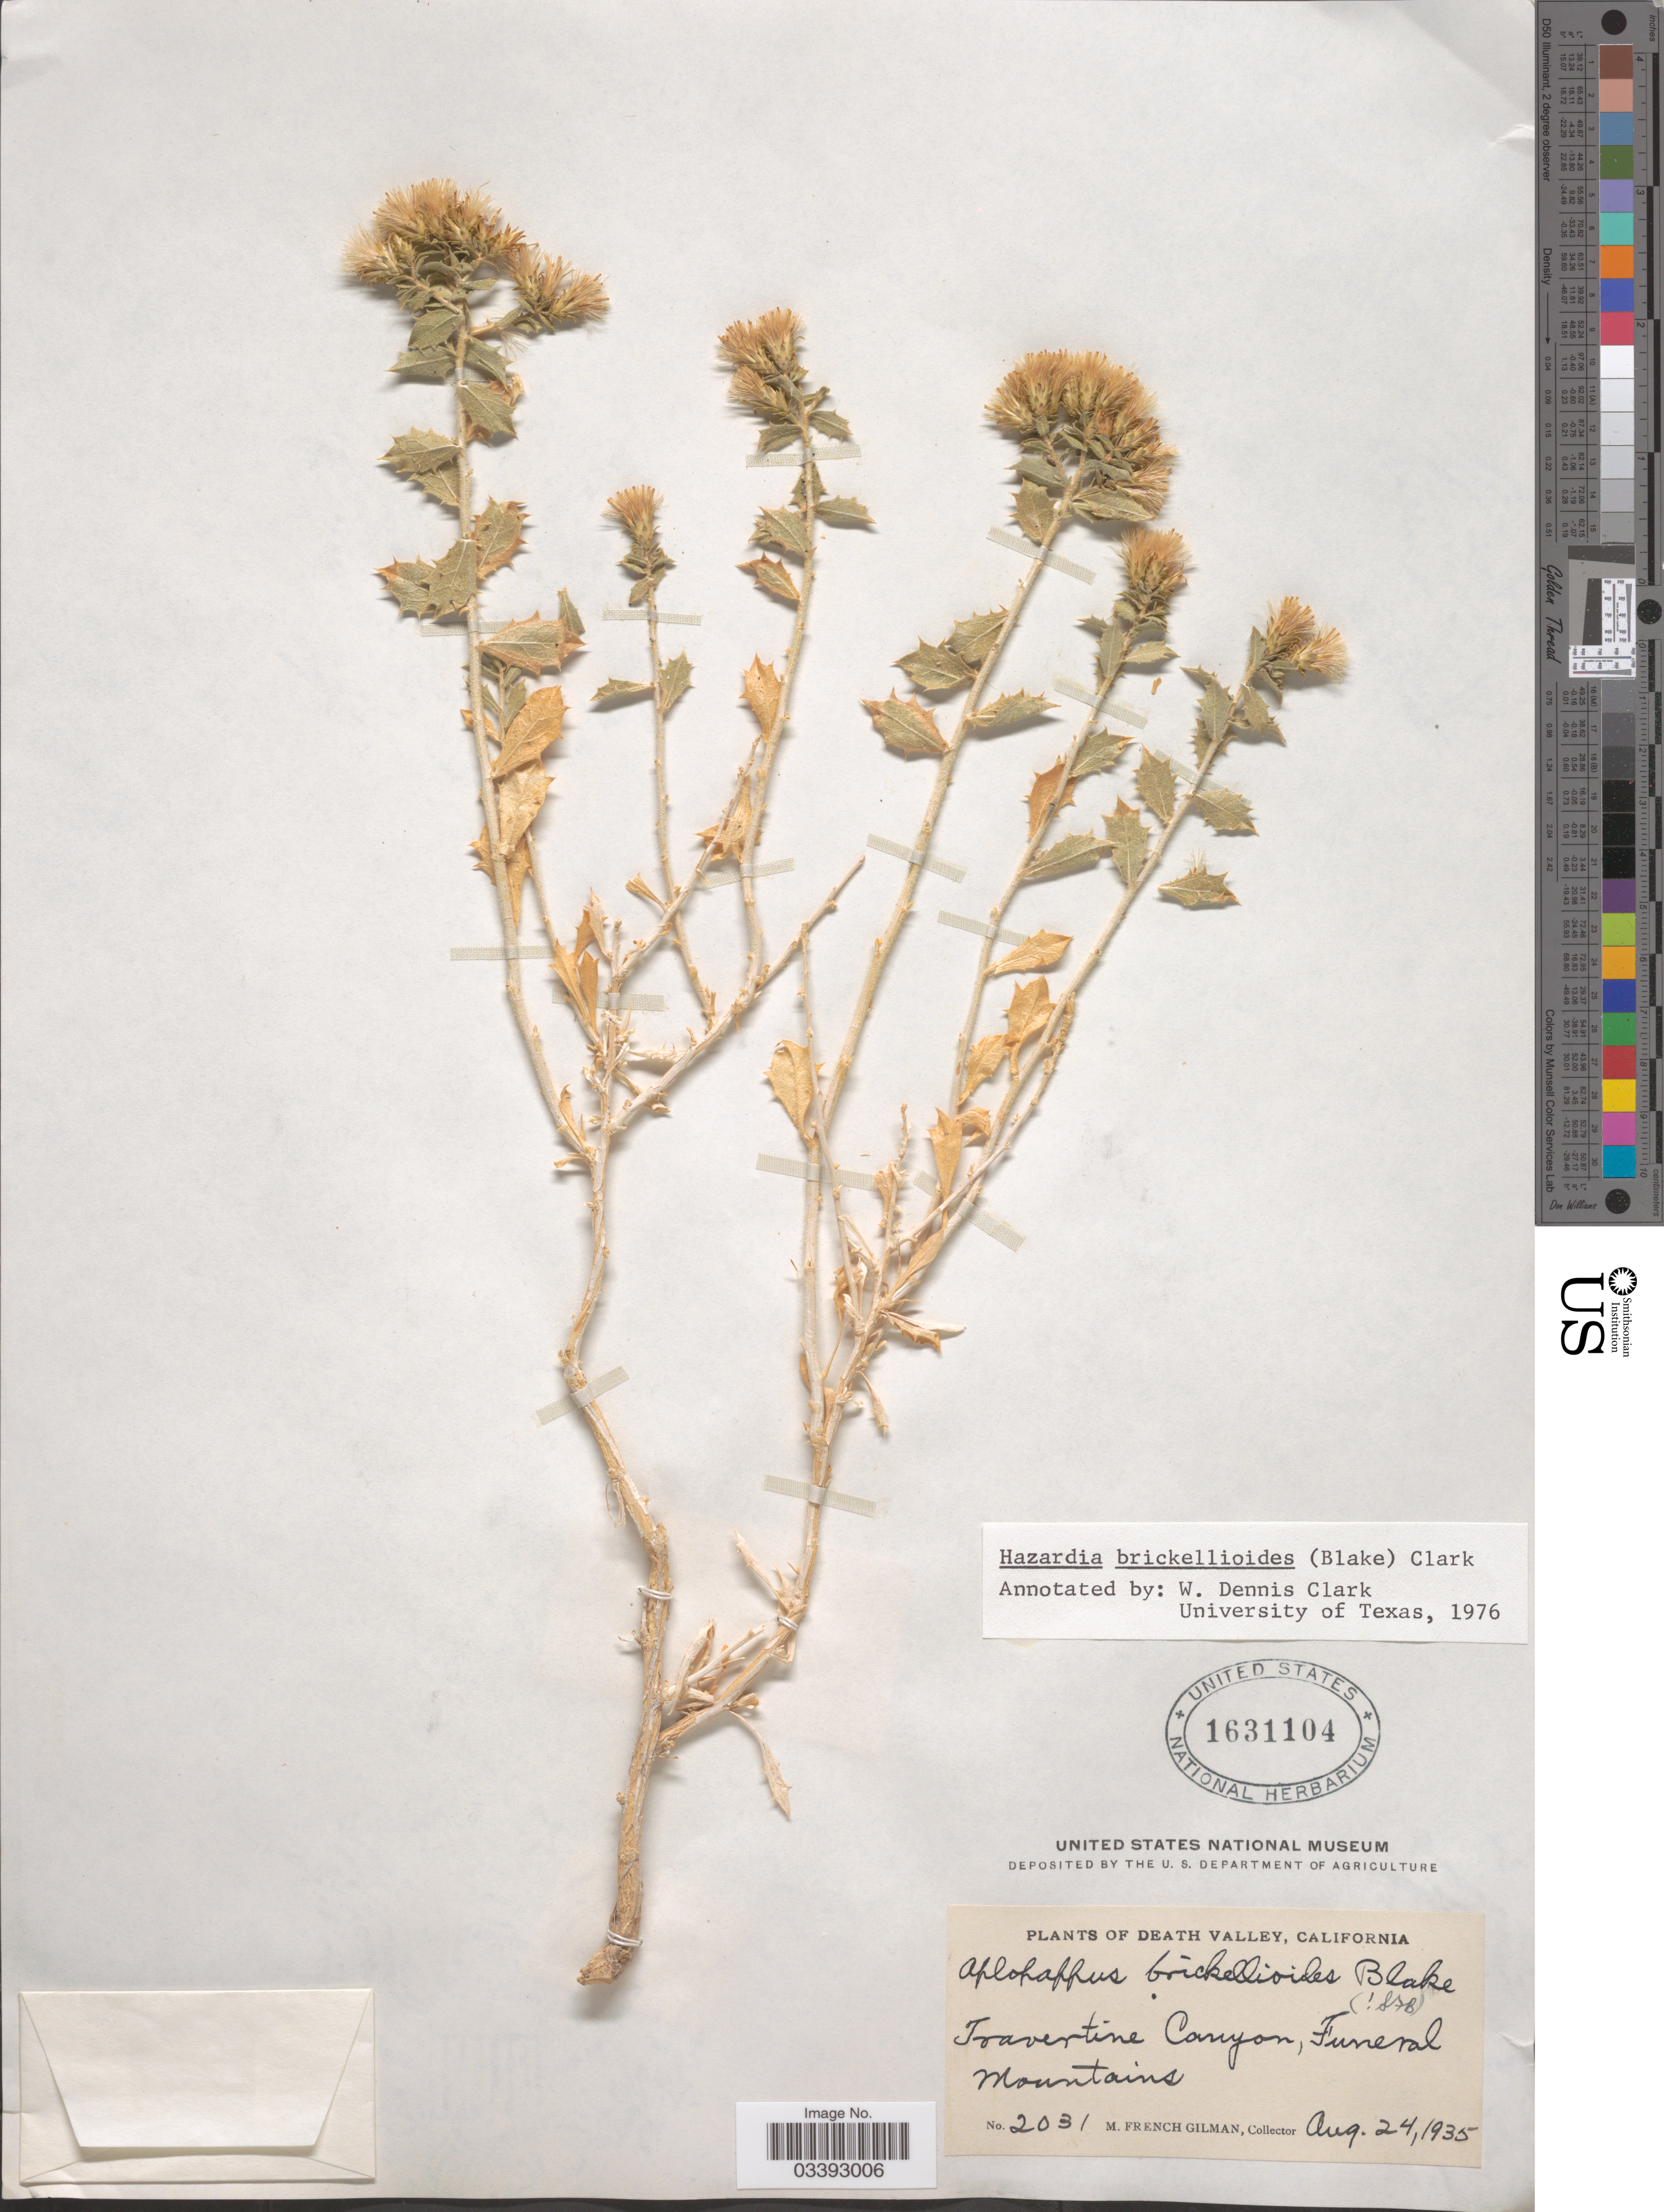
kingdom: Plantae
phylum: Tracheophyta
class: Magnoliopsida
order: Asterales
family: Asteraceae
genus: Hazardia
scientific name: Hazardia brickellioides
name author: (S.F. Blake) W.D. Clark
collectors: M. F. Gilman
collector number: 2031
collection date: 1935-08-24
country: United States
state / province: California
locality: Death Valley. Travertine Canyon, Funeral Mountains.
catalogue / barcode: US 1631104